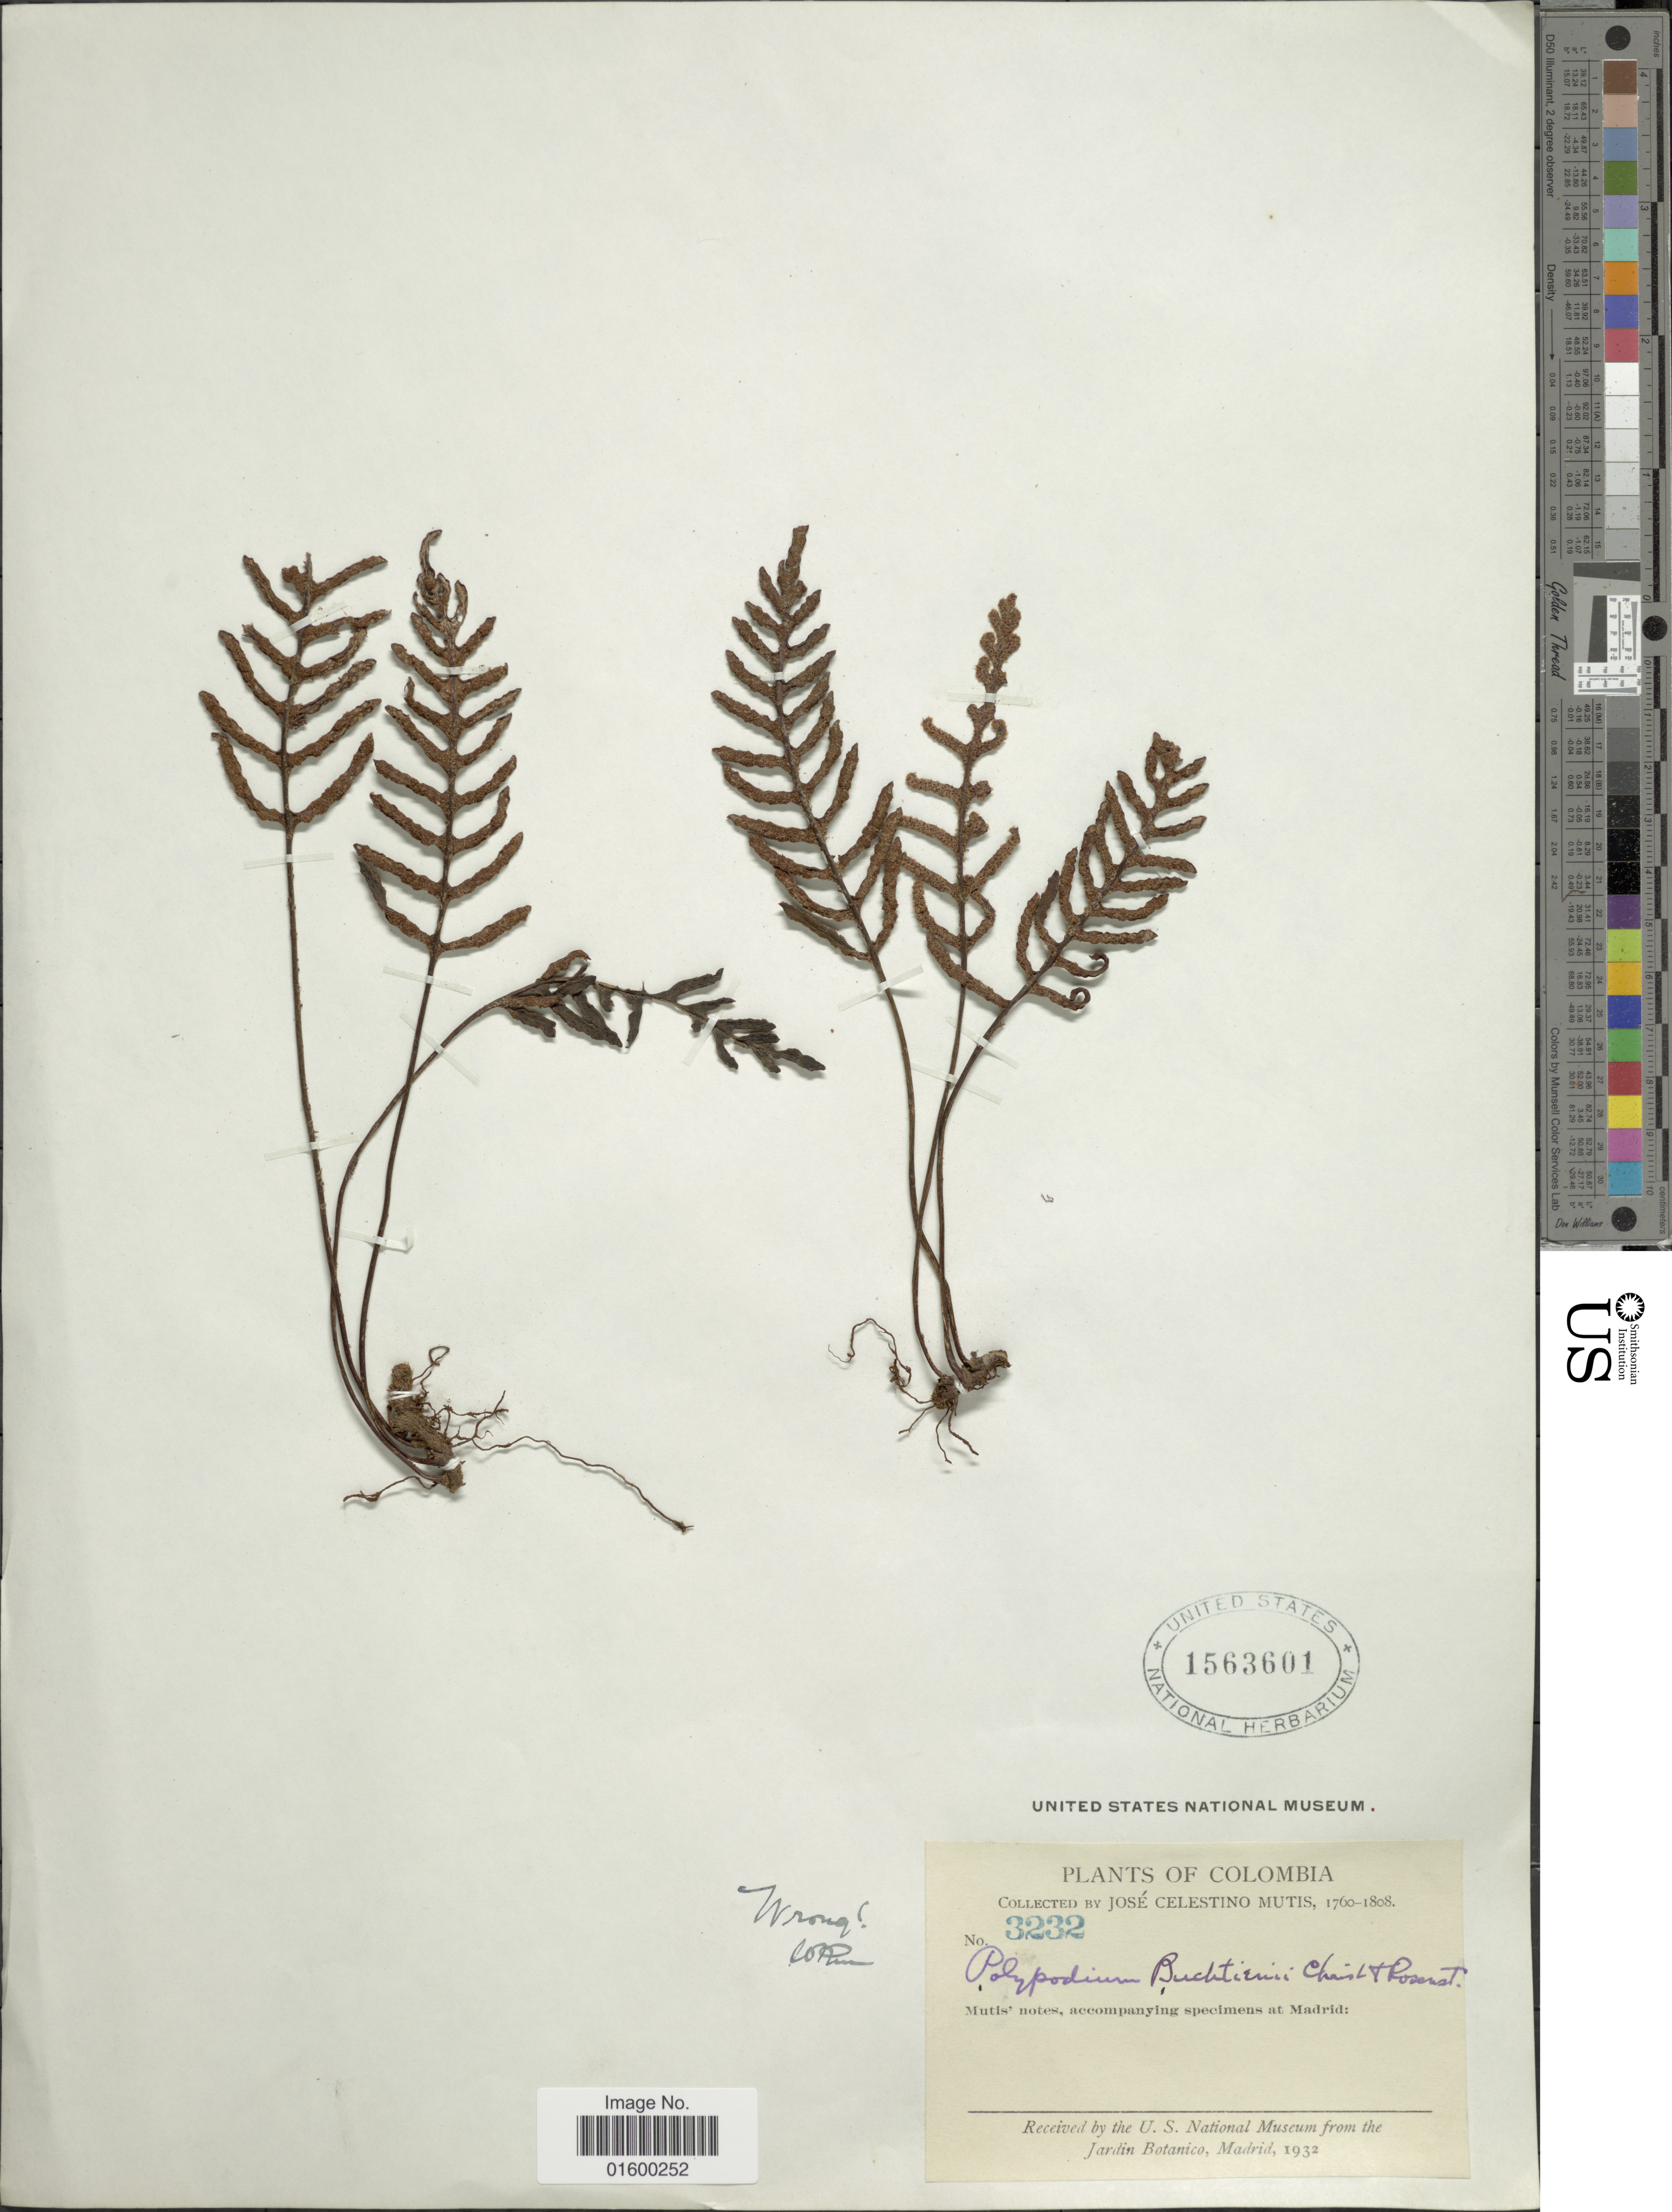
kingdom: Plantae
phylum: Tracheophyta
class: Polypodiopsida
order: Polypodiales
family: Polypodiaceae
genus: Pleopeltis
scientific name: Pleopeltis sp.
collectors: J. C. B. Mutis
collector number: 3232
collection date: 1760/1808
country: Colombia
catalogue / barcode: US 1563601